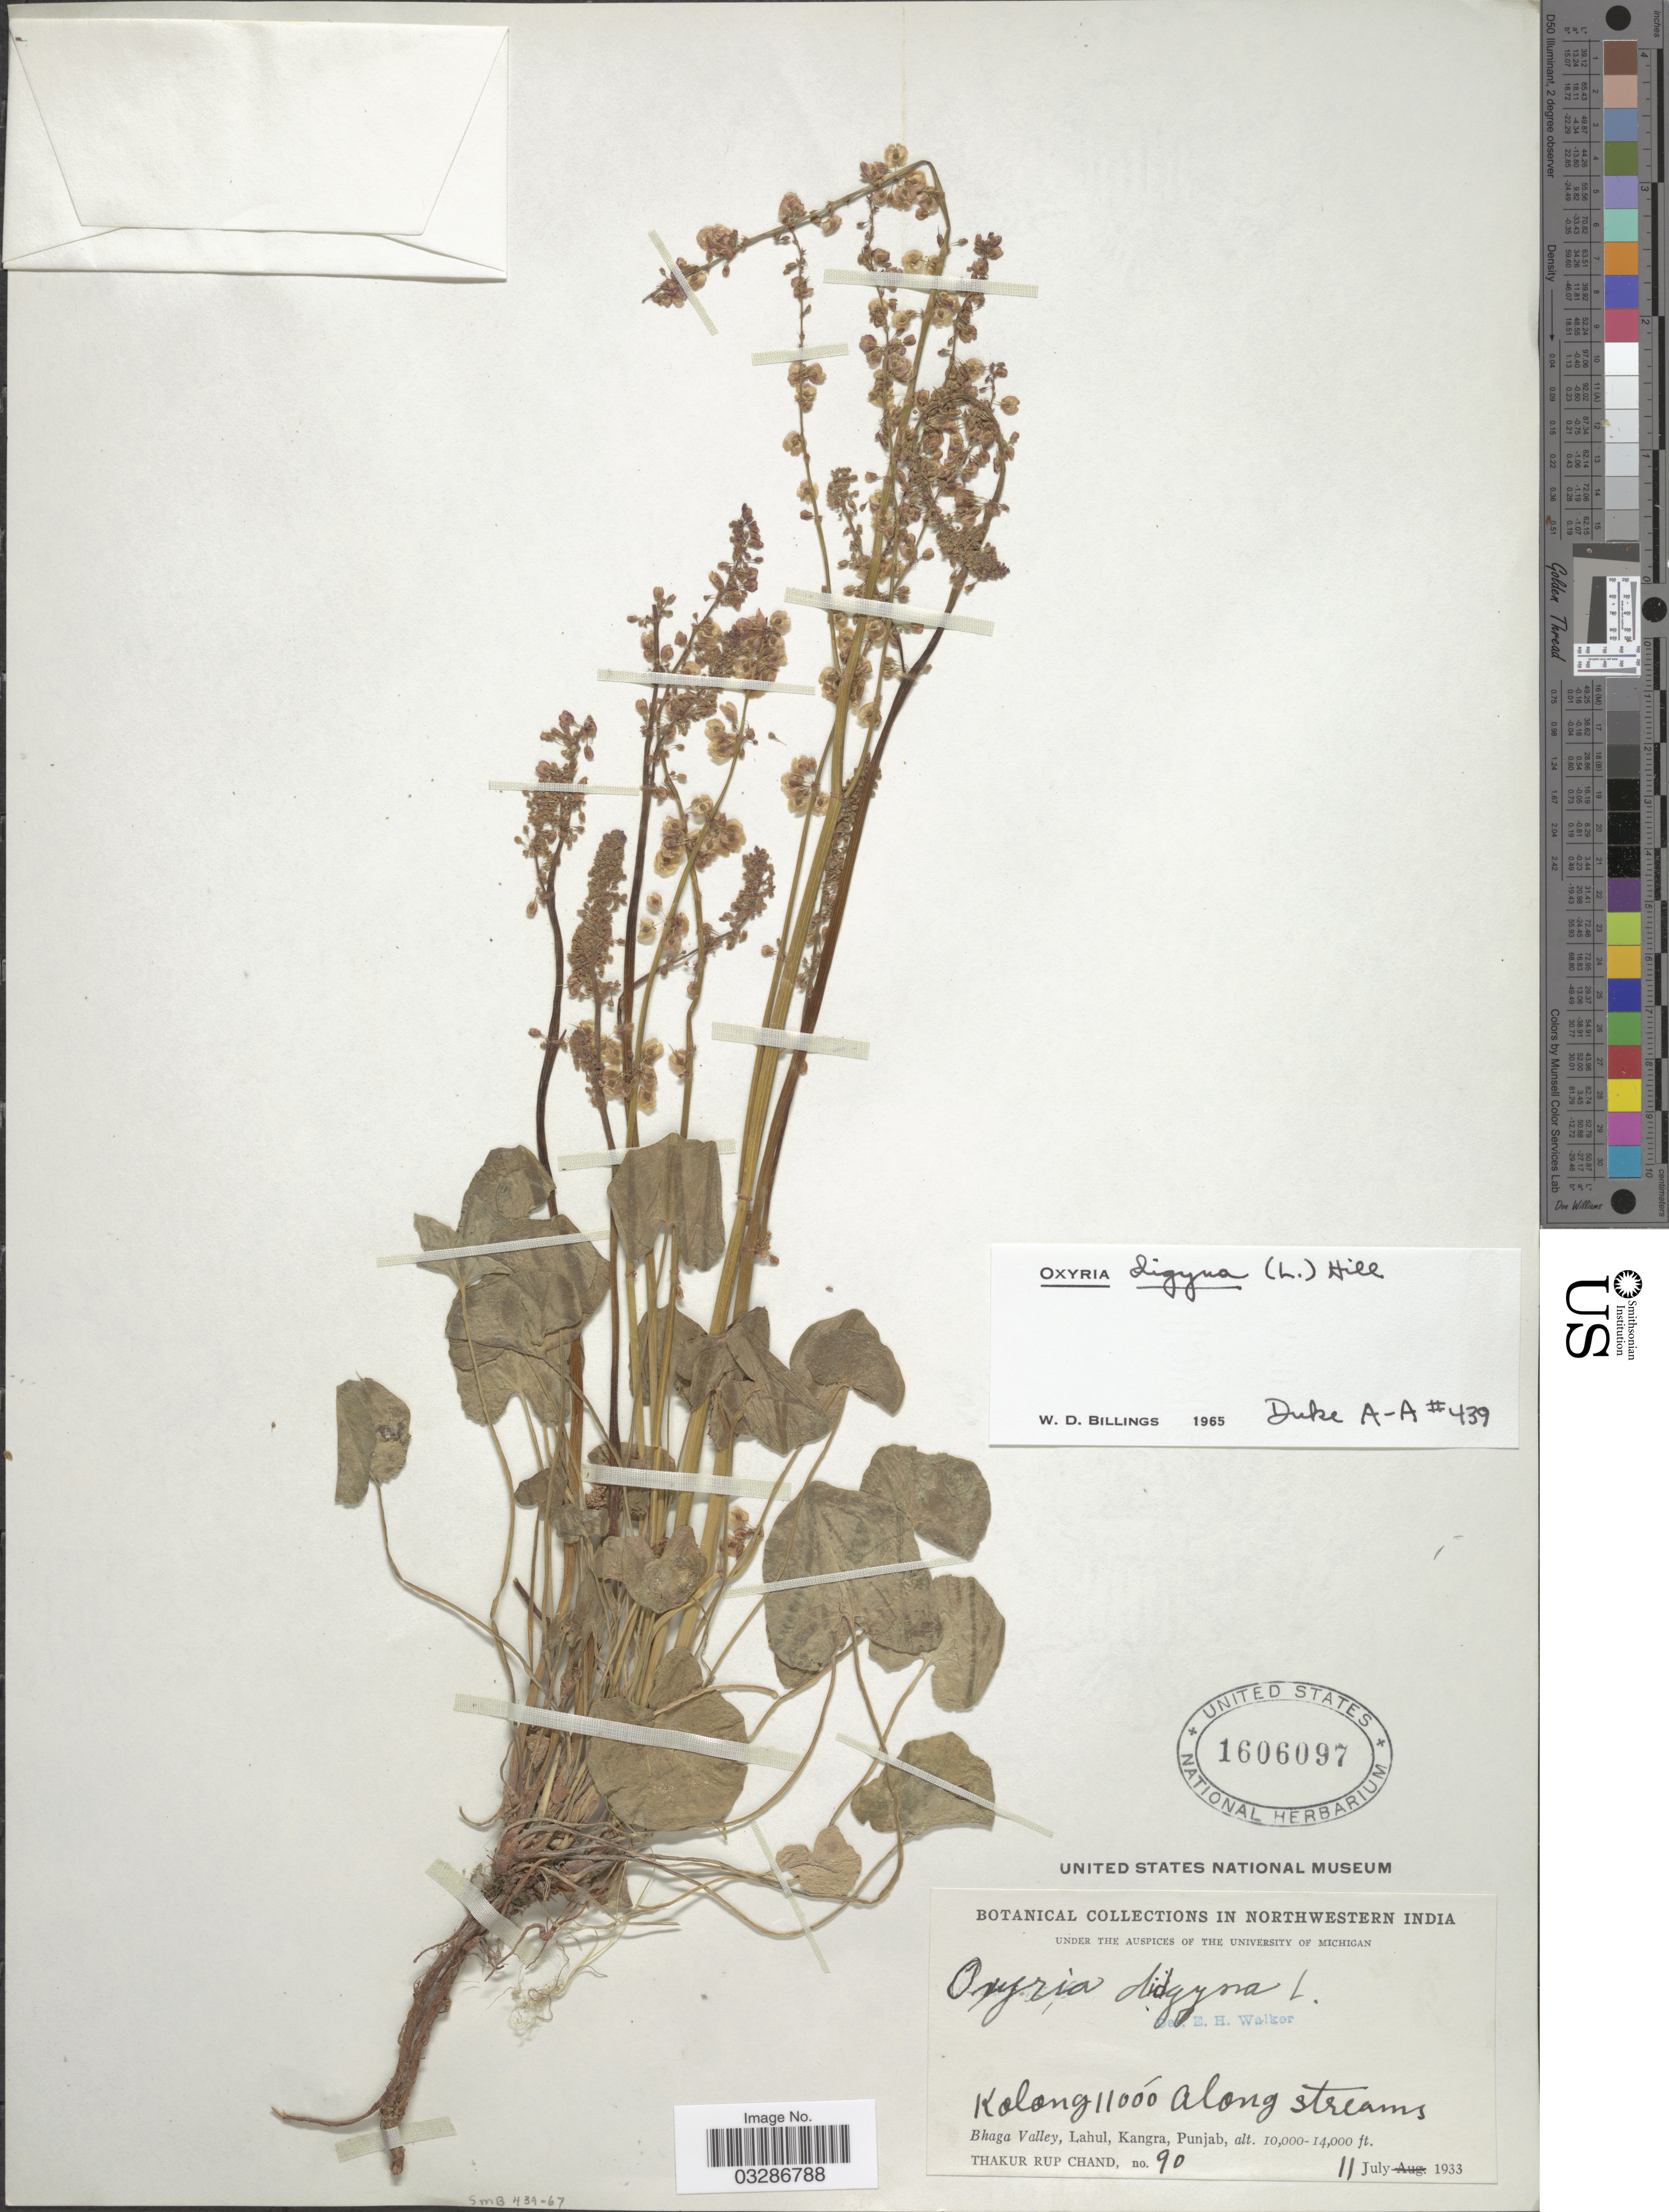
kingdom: Plantae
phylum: Tracheophyta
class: Magnoliopsida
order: Caryophyllales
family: Polygonaceae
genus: Oxyria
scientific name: Oxyria digyna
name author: (L.) Hill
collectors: T. R. Chand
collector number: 90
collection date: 1933-07-11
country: India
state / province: Punjab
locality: Northwestern India. Kolong, Bhaga Valley, Lahul, Kangra.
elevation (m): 3353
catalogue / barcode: US 1606097